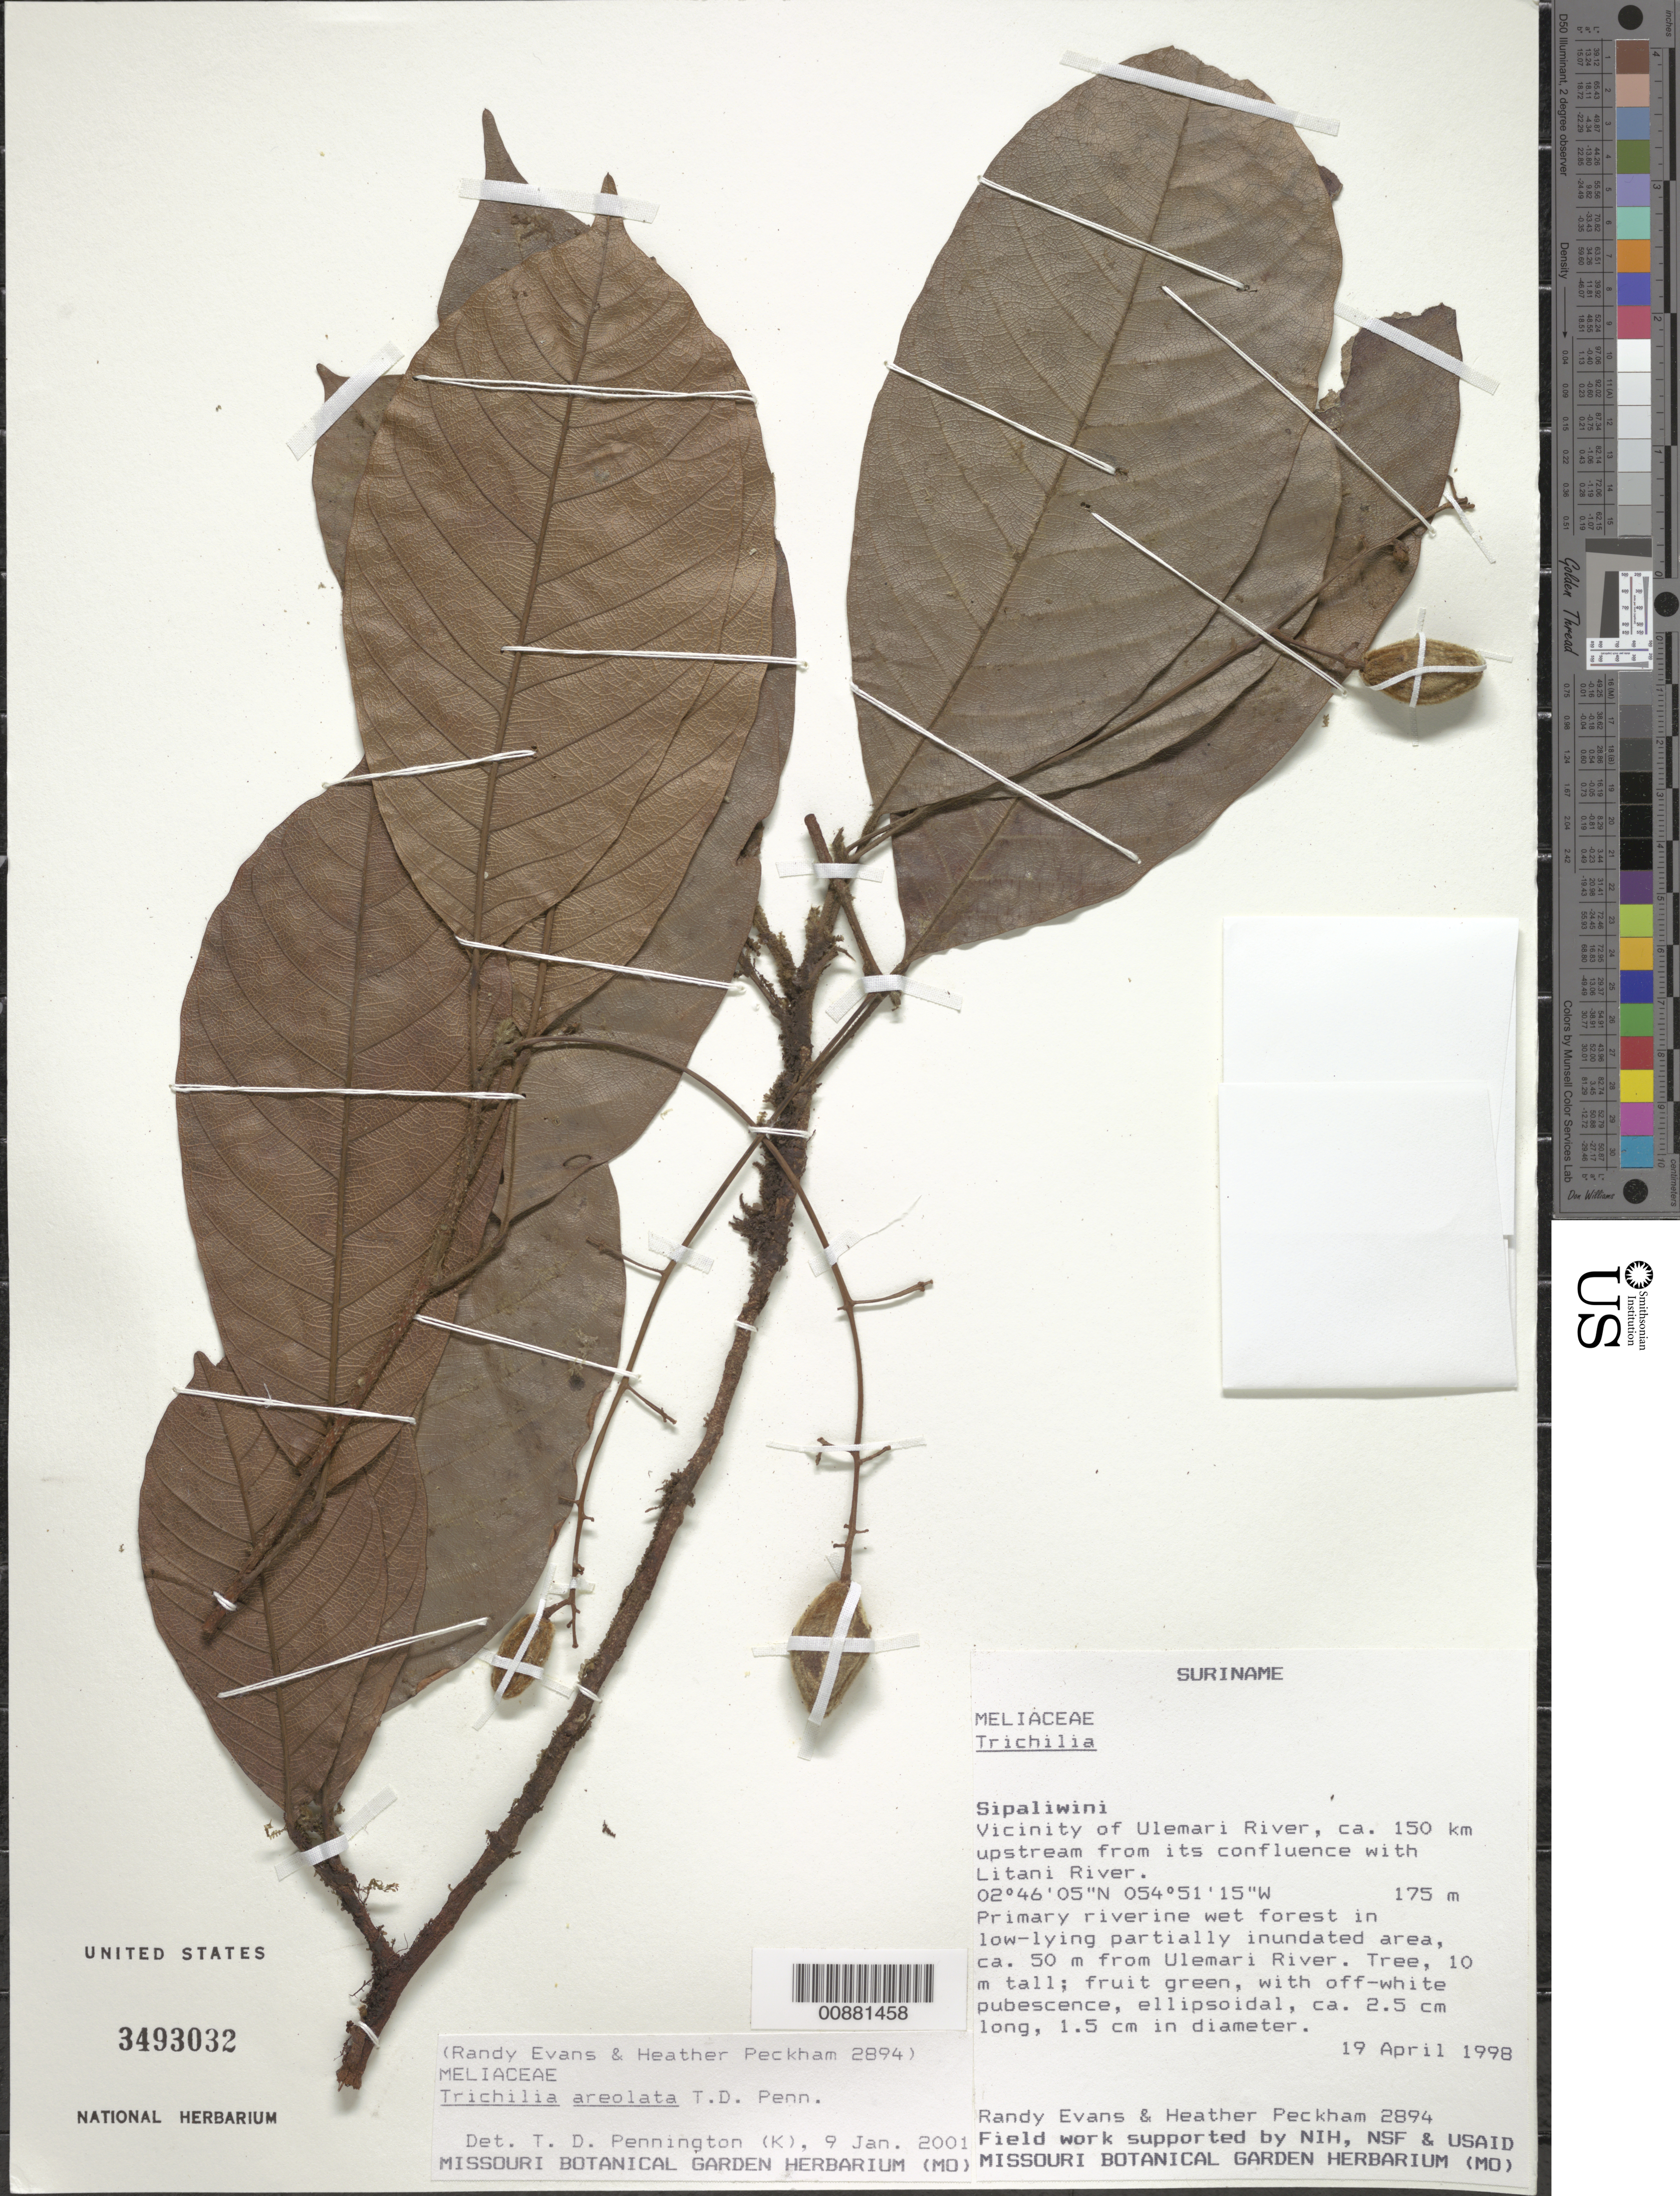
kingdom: Plantae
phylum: Tracheophyta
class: Magnoliopsida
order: Sapindales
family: Meliaceae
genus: Trichilia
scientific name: Trichilia areolata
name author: T.D. Penn.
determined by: Pennington, T. D., (K)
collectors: R. Evans & H. Peckham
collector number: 2894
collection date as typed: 19-Apr-98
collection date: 1998-04-19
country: Suriname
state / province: Sipaliwini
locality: Ulemari R., ca. 150 km upstream from confl. with Litani R.; ca. 50 m from Ulemari River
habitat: Primary riverine wet forest in low-lying partially inundated area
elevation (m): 175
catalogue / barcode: US 3493032